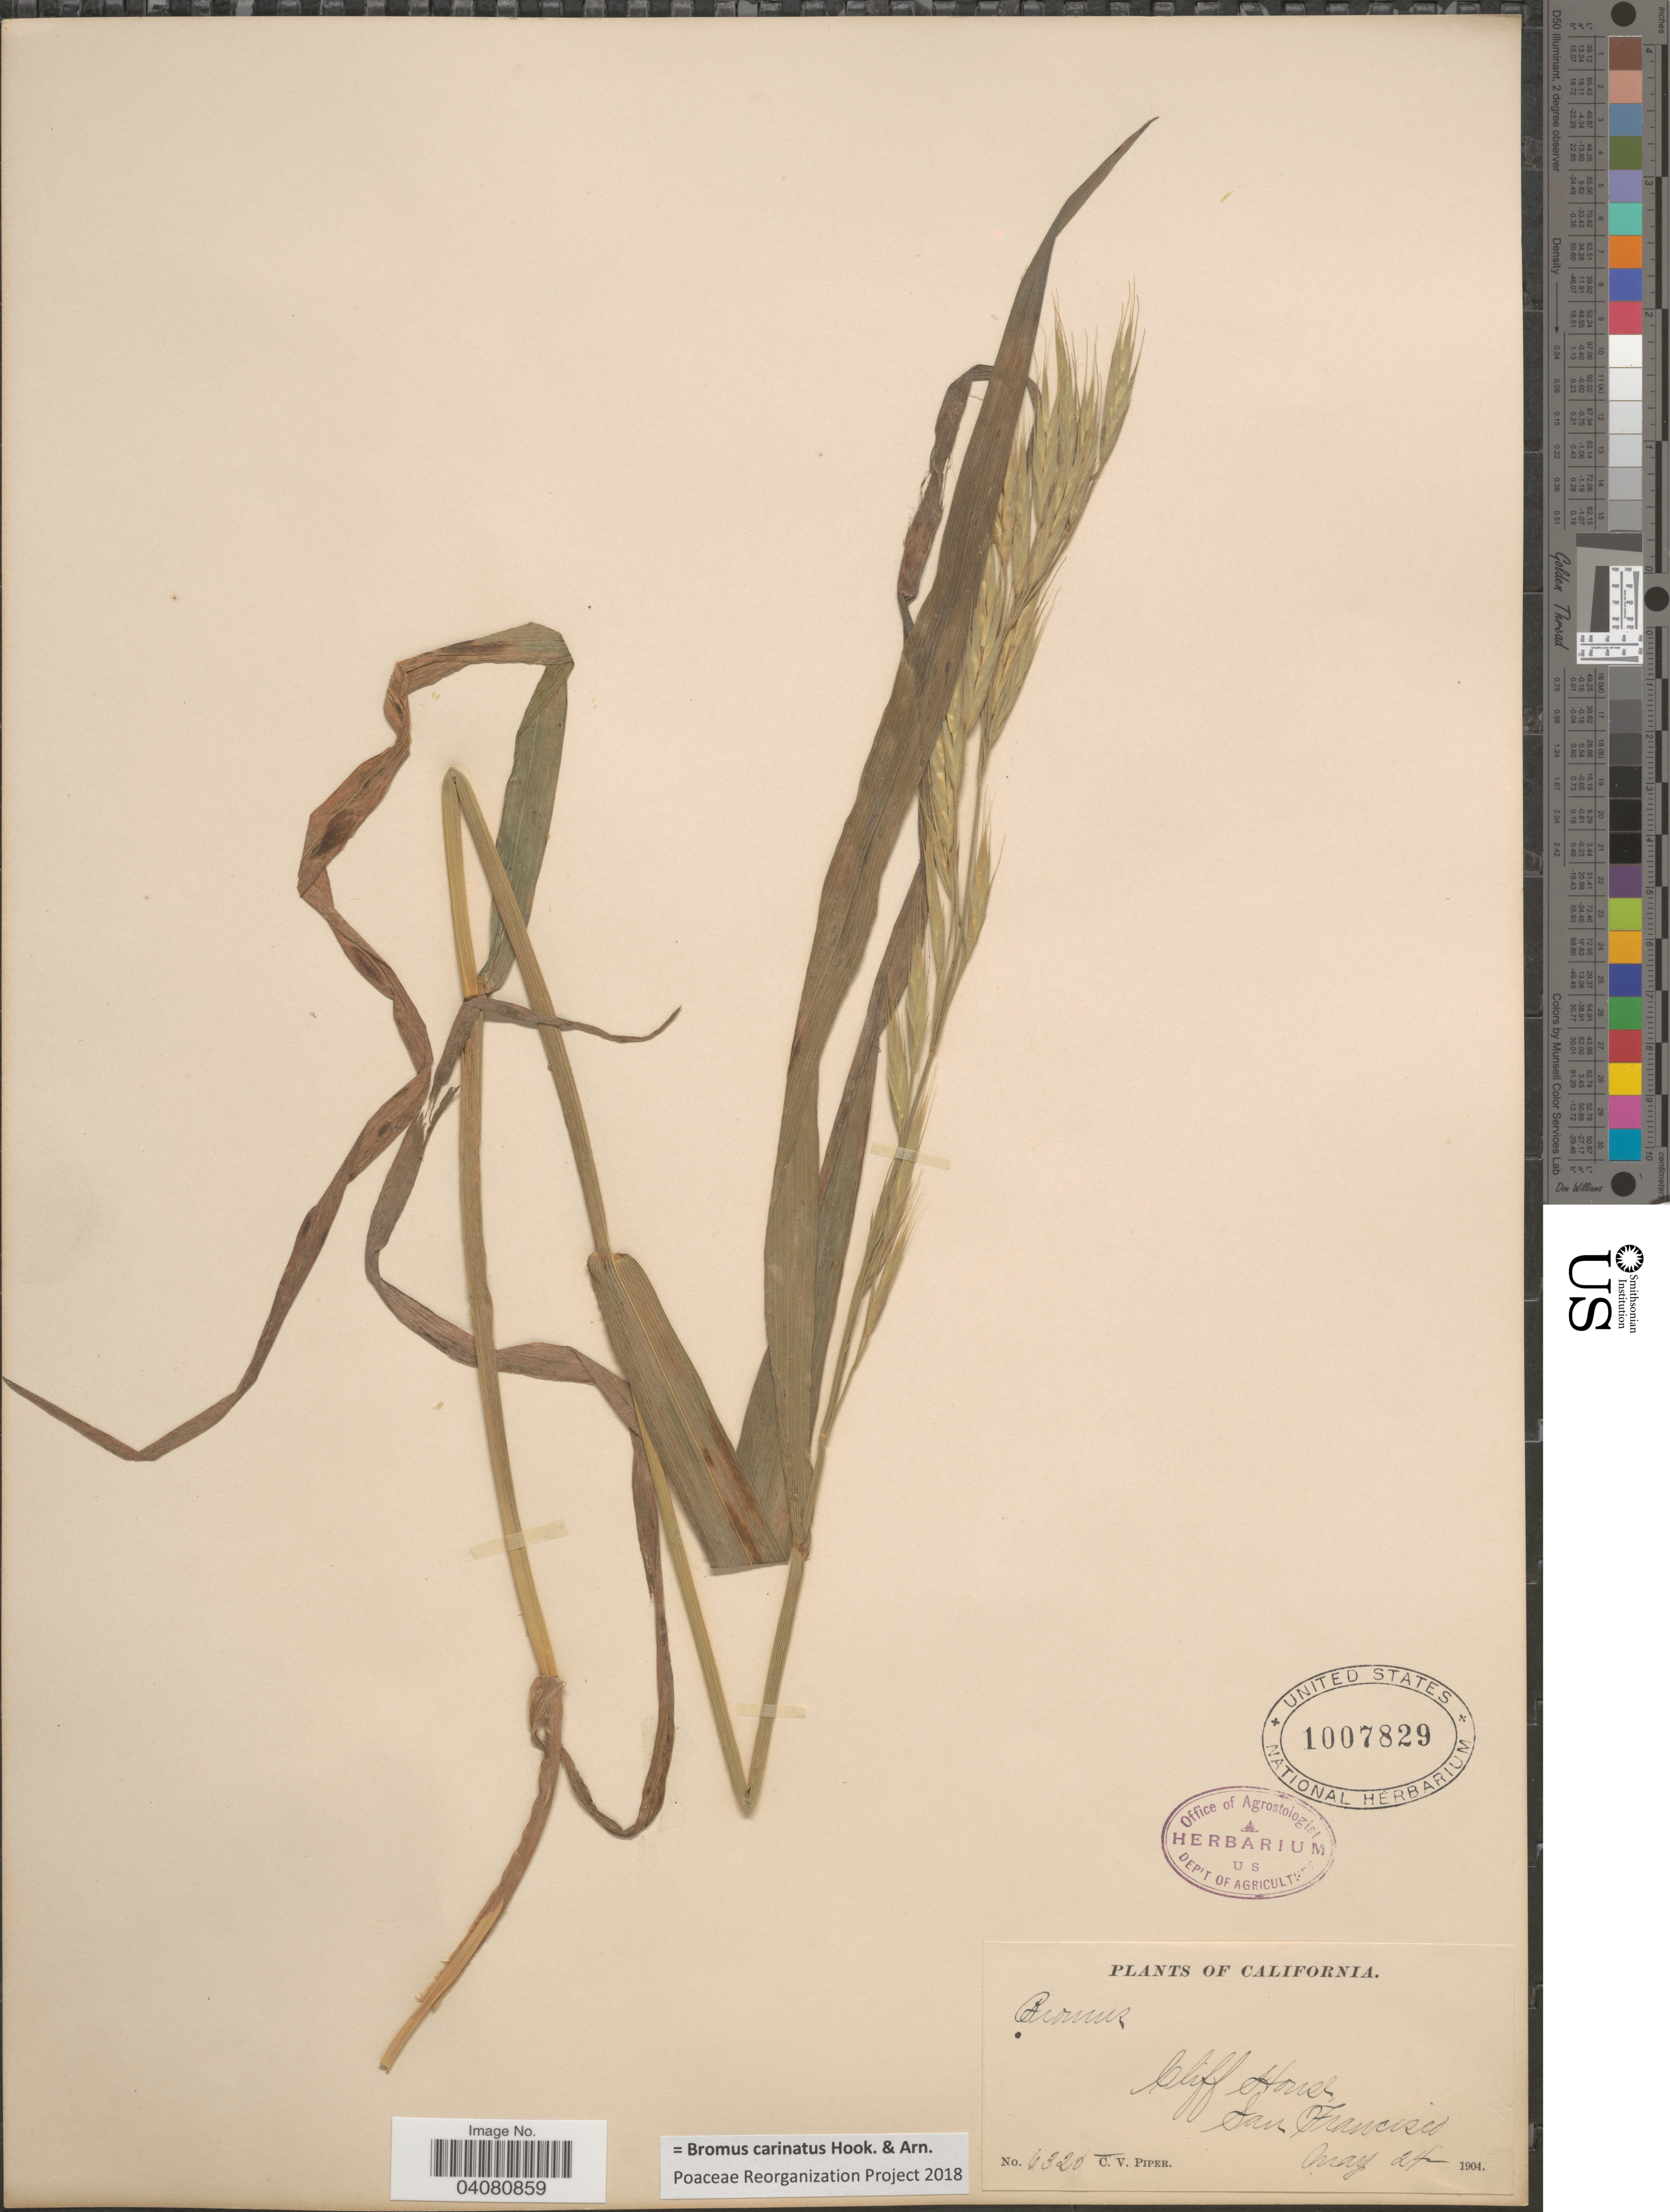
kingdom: Plantae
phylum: Tracheophyta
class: Liliopsida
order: Poales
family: Poaceae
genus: Bromus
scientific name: Bromus carinatus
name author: Hook. & Arn.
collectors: C. V. Piper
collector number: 6325*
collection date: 1904-05-24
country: United States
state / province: California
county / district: San Francisco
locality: Cliff House, San Francisco.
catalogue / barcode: US 1007829